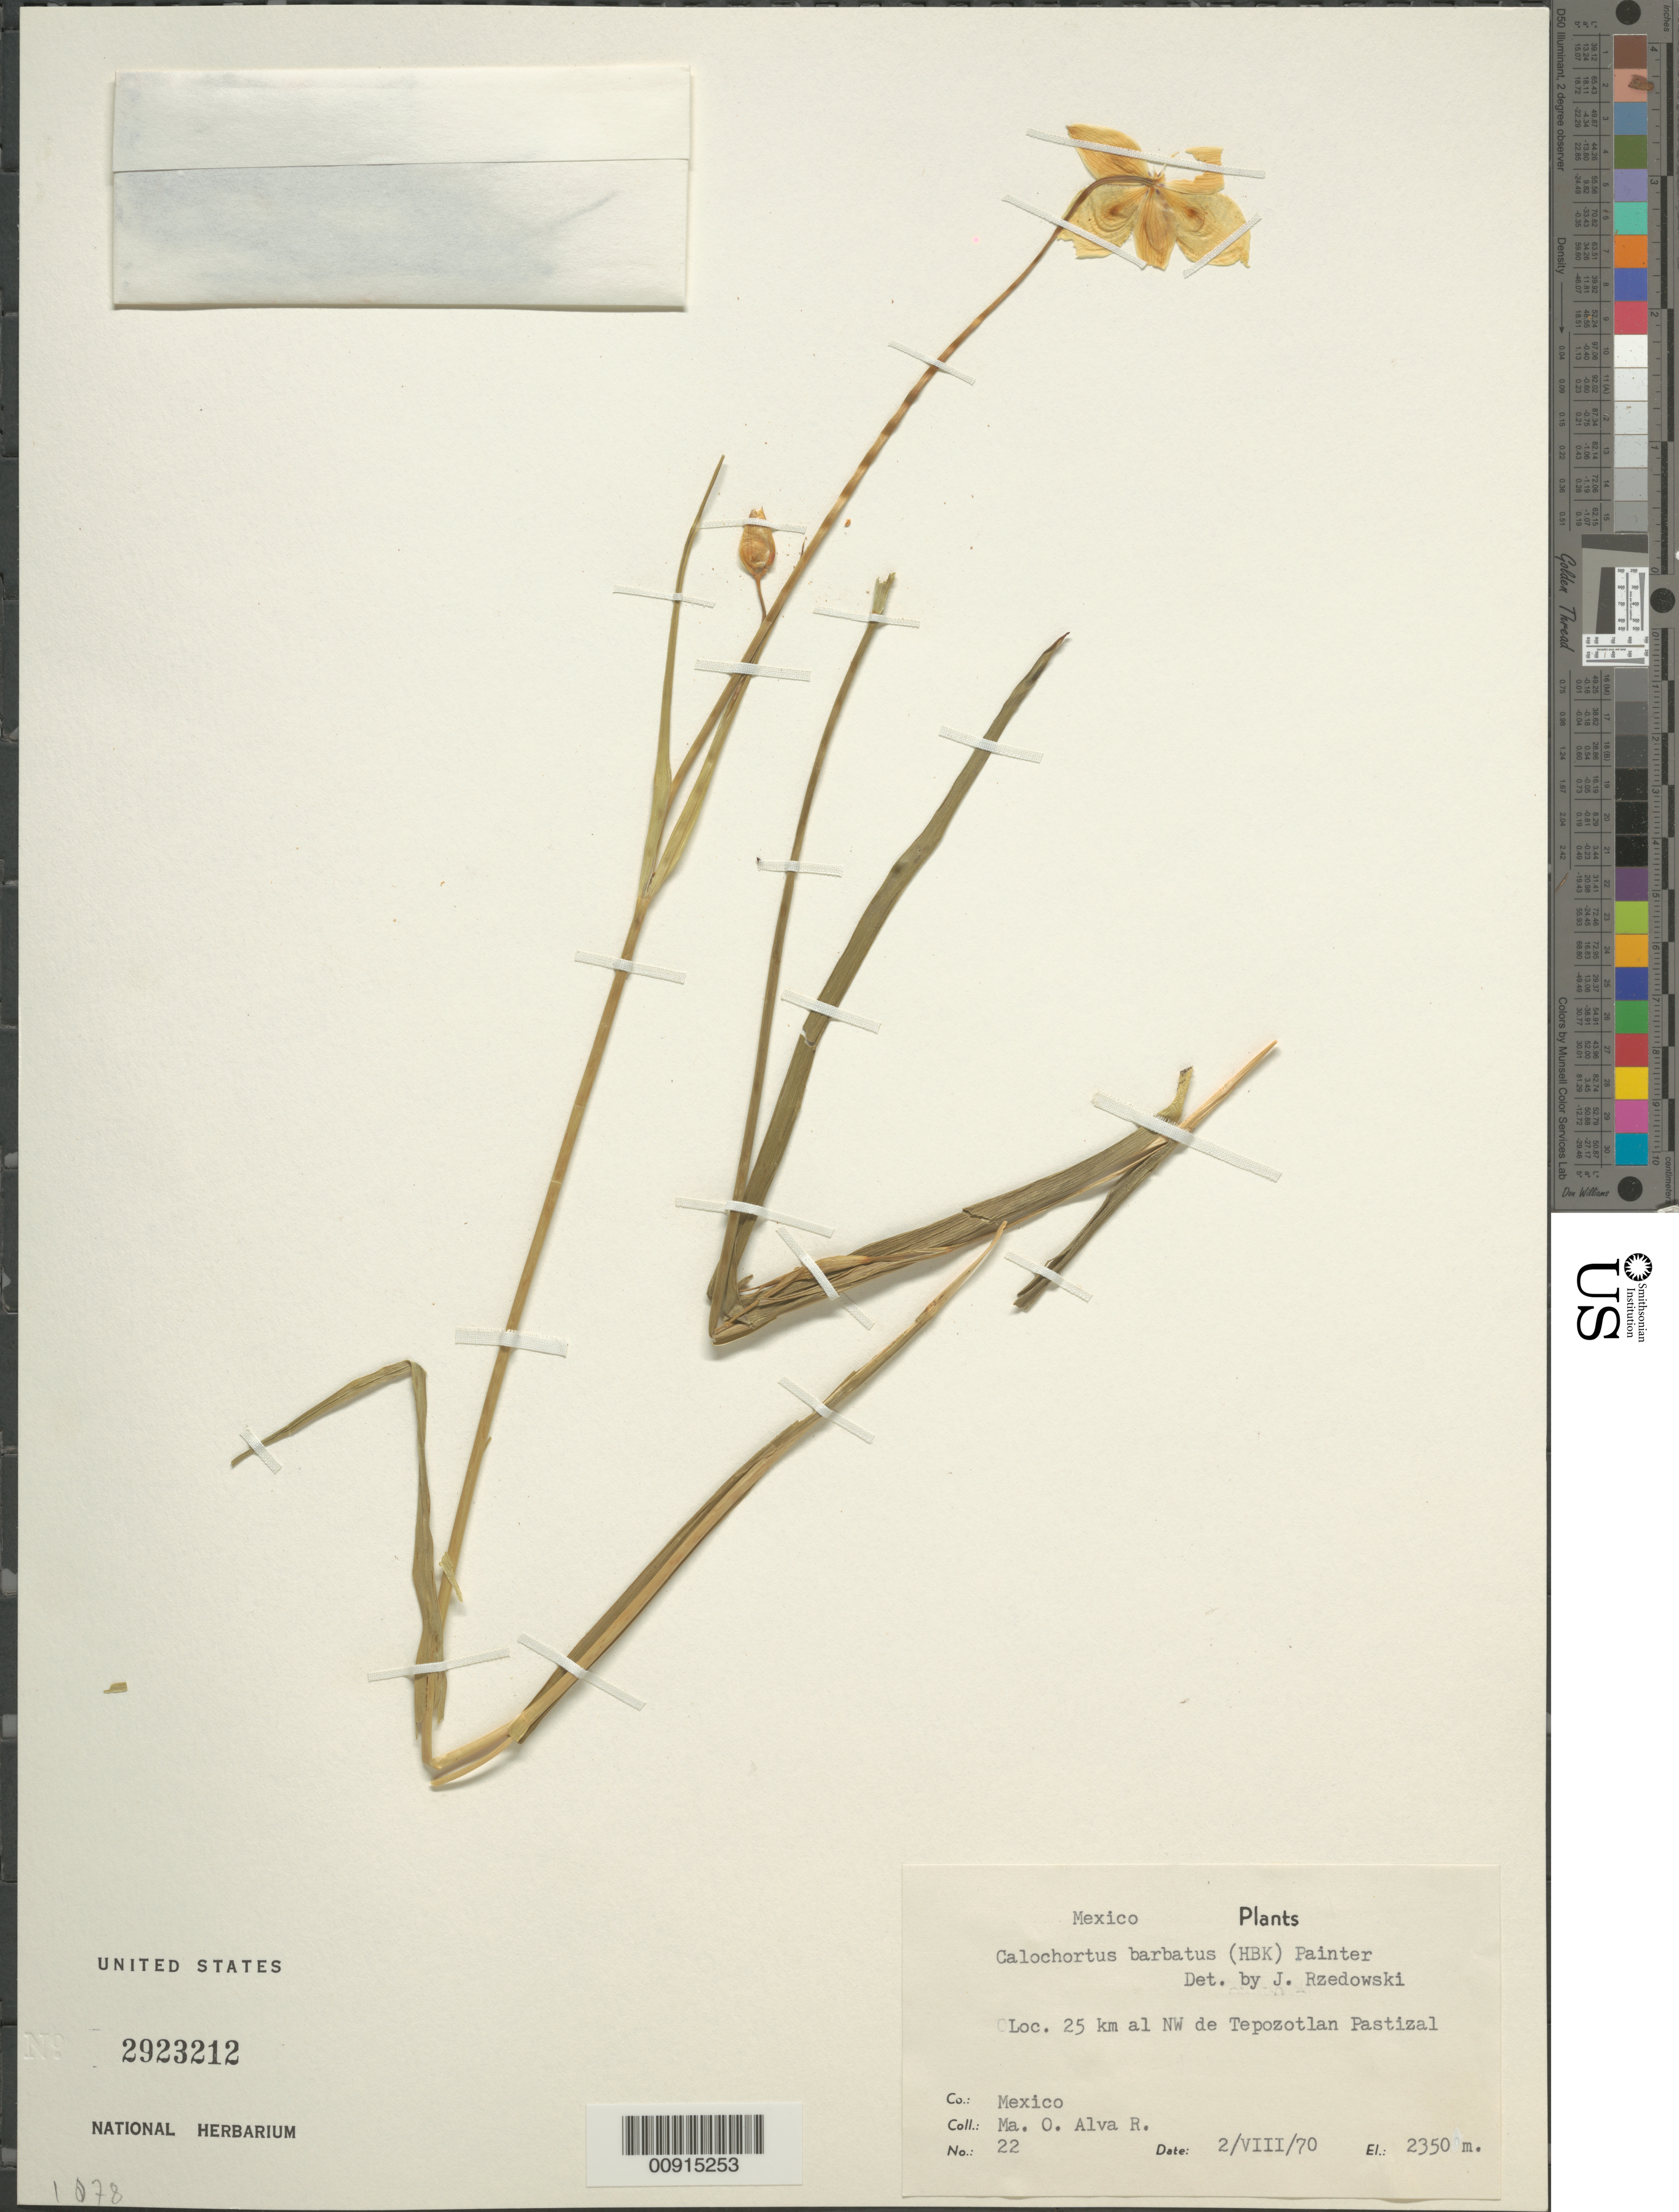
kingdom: Plantae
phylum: Tracheophyta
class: Liliopsida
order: Liliales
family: Liliaceae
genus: Calochortus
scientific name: Calochortus barbatus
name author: (Kunth) J.H. Painter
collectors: Alva R., M. O.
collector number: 22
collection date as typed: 02 Aug 1970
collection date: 1970-08-02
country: Mexico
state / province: México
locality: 25 km al NW de Tepozotlan.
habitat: Pastizal.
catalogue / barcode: US 2923212